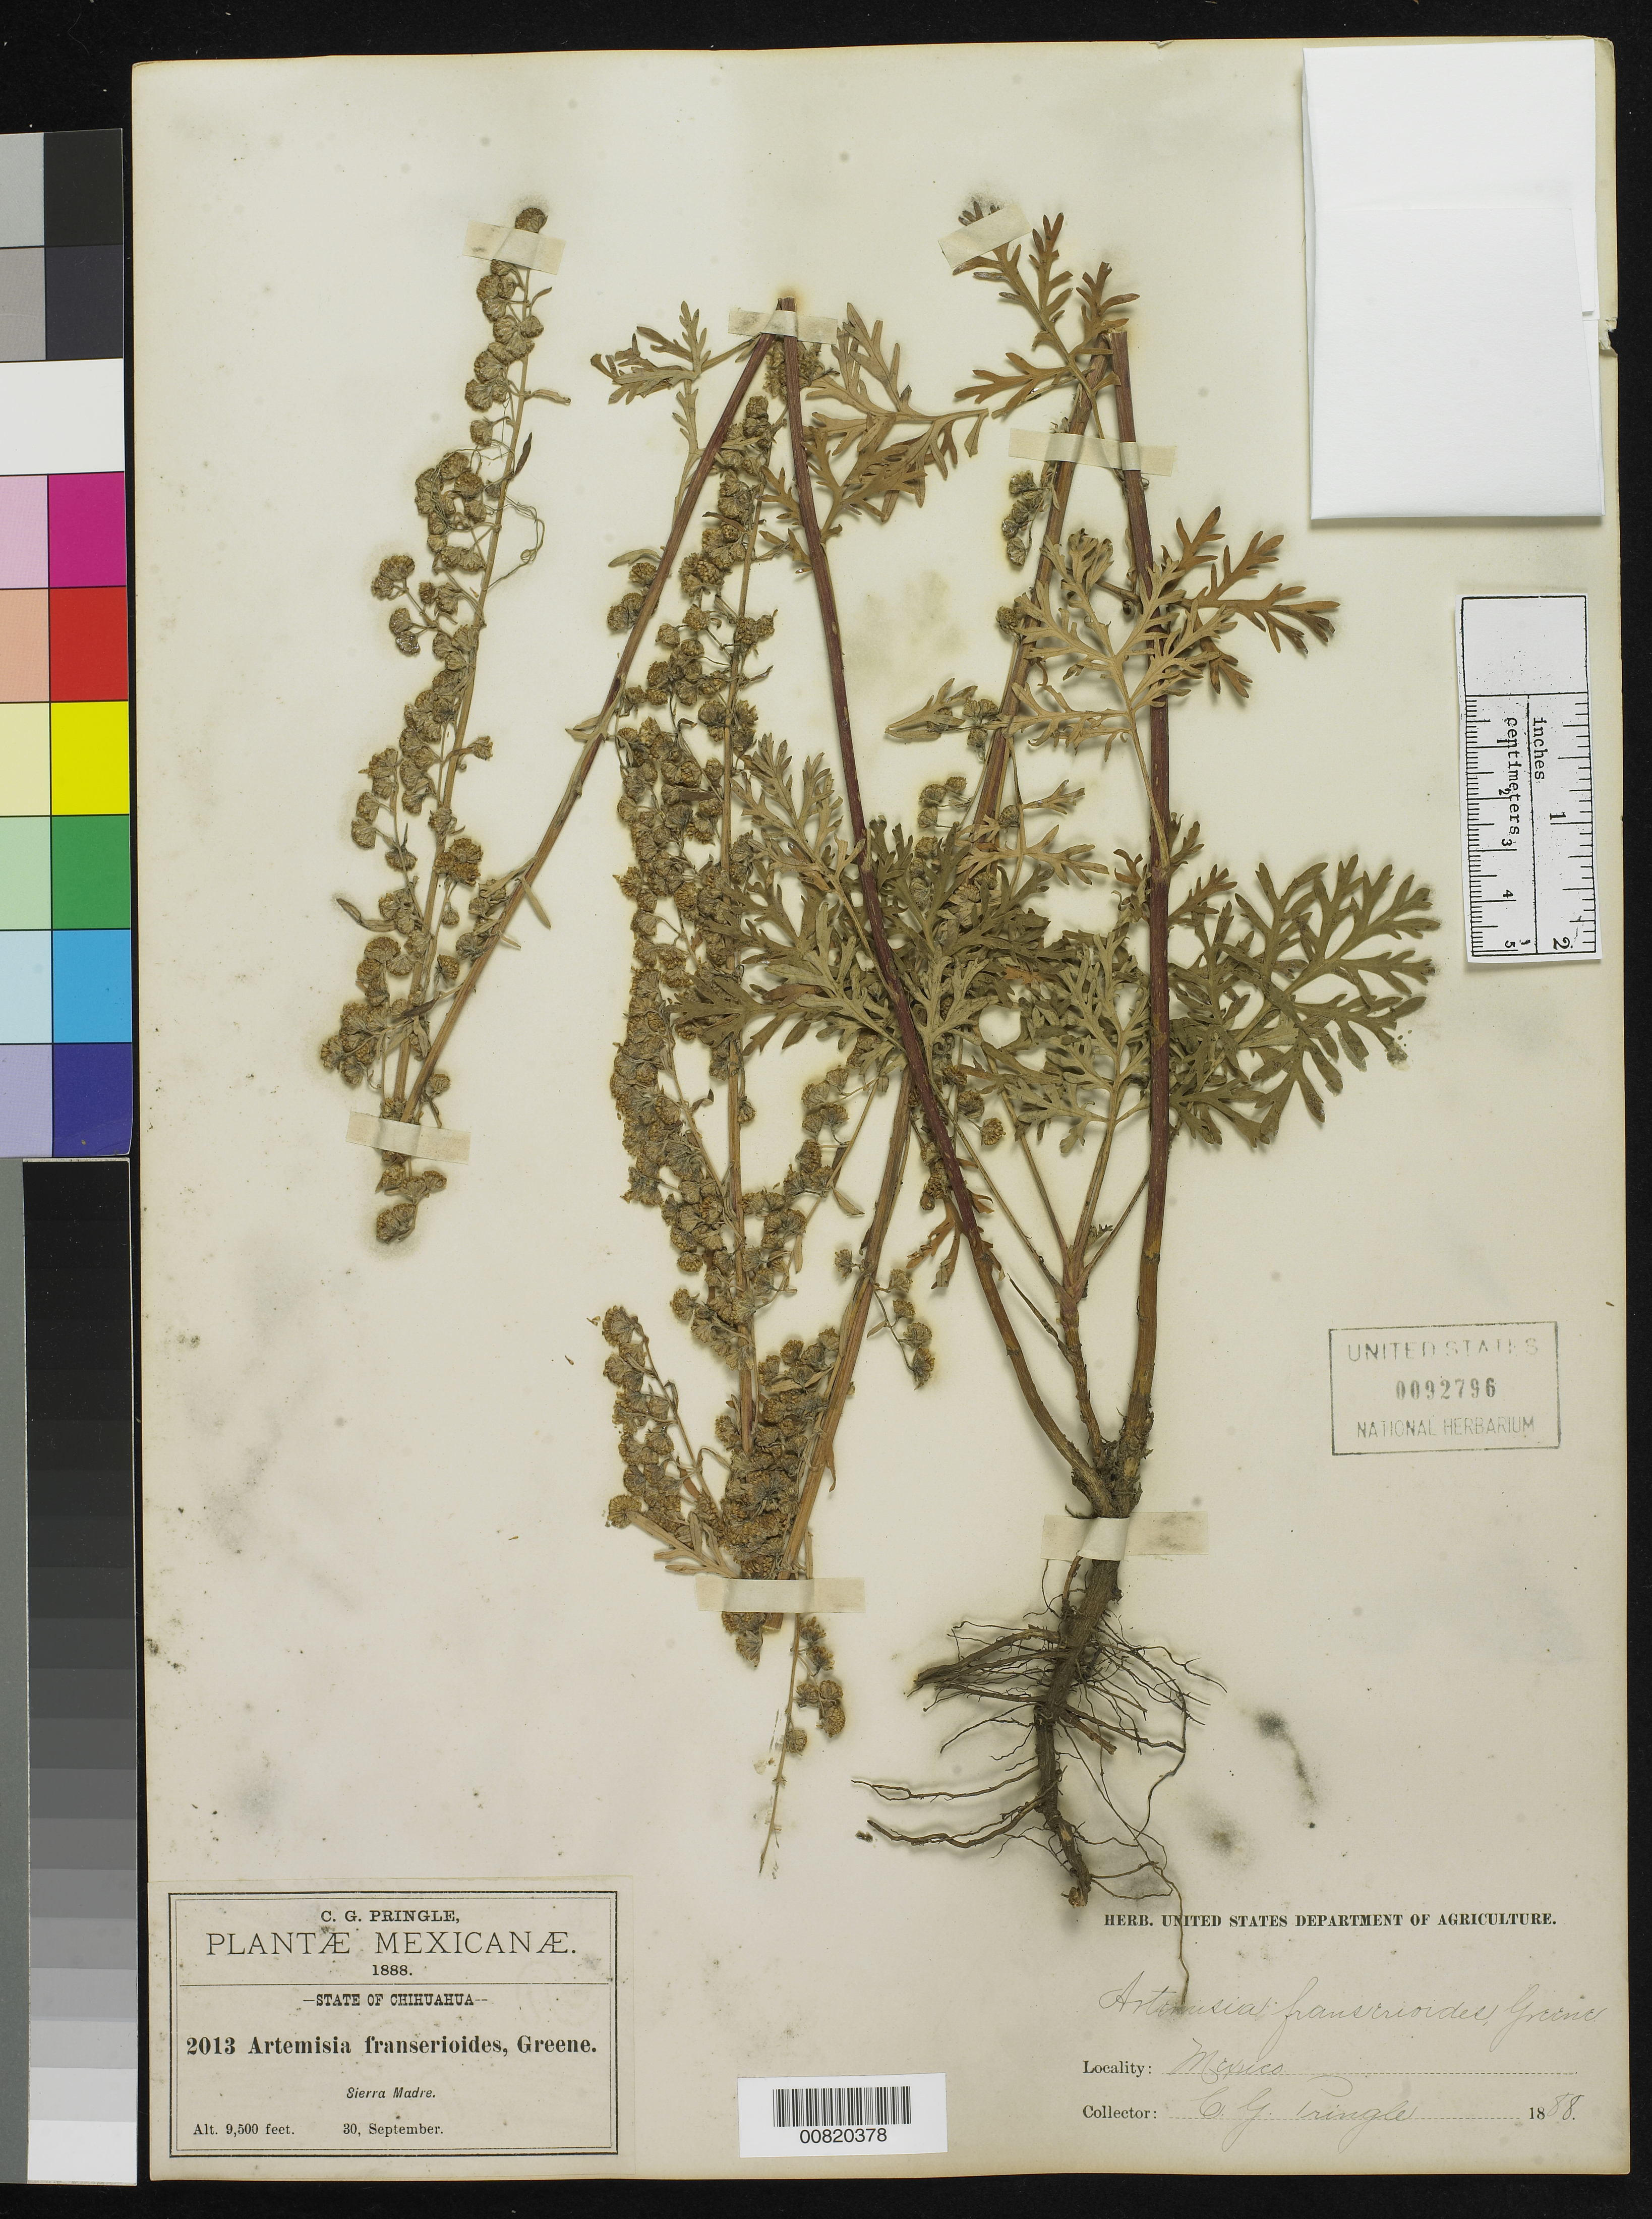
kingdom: Plantae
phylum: Tracheophyta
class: Magnoliopsida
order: Asterales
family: Asteraceae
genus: Artemisia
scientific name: Artemisia franserioides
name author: Greene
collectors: C. G. Pringle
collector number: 2013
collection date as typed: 30 Sep 1888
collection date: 1888-09-30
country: Mexico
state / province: Chihuahua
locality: Sierra Madre, Chihuahua.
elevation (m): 2896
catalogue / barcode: US 92796